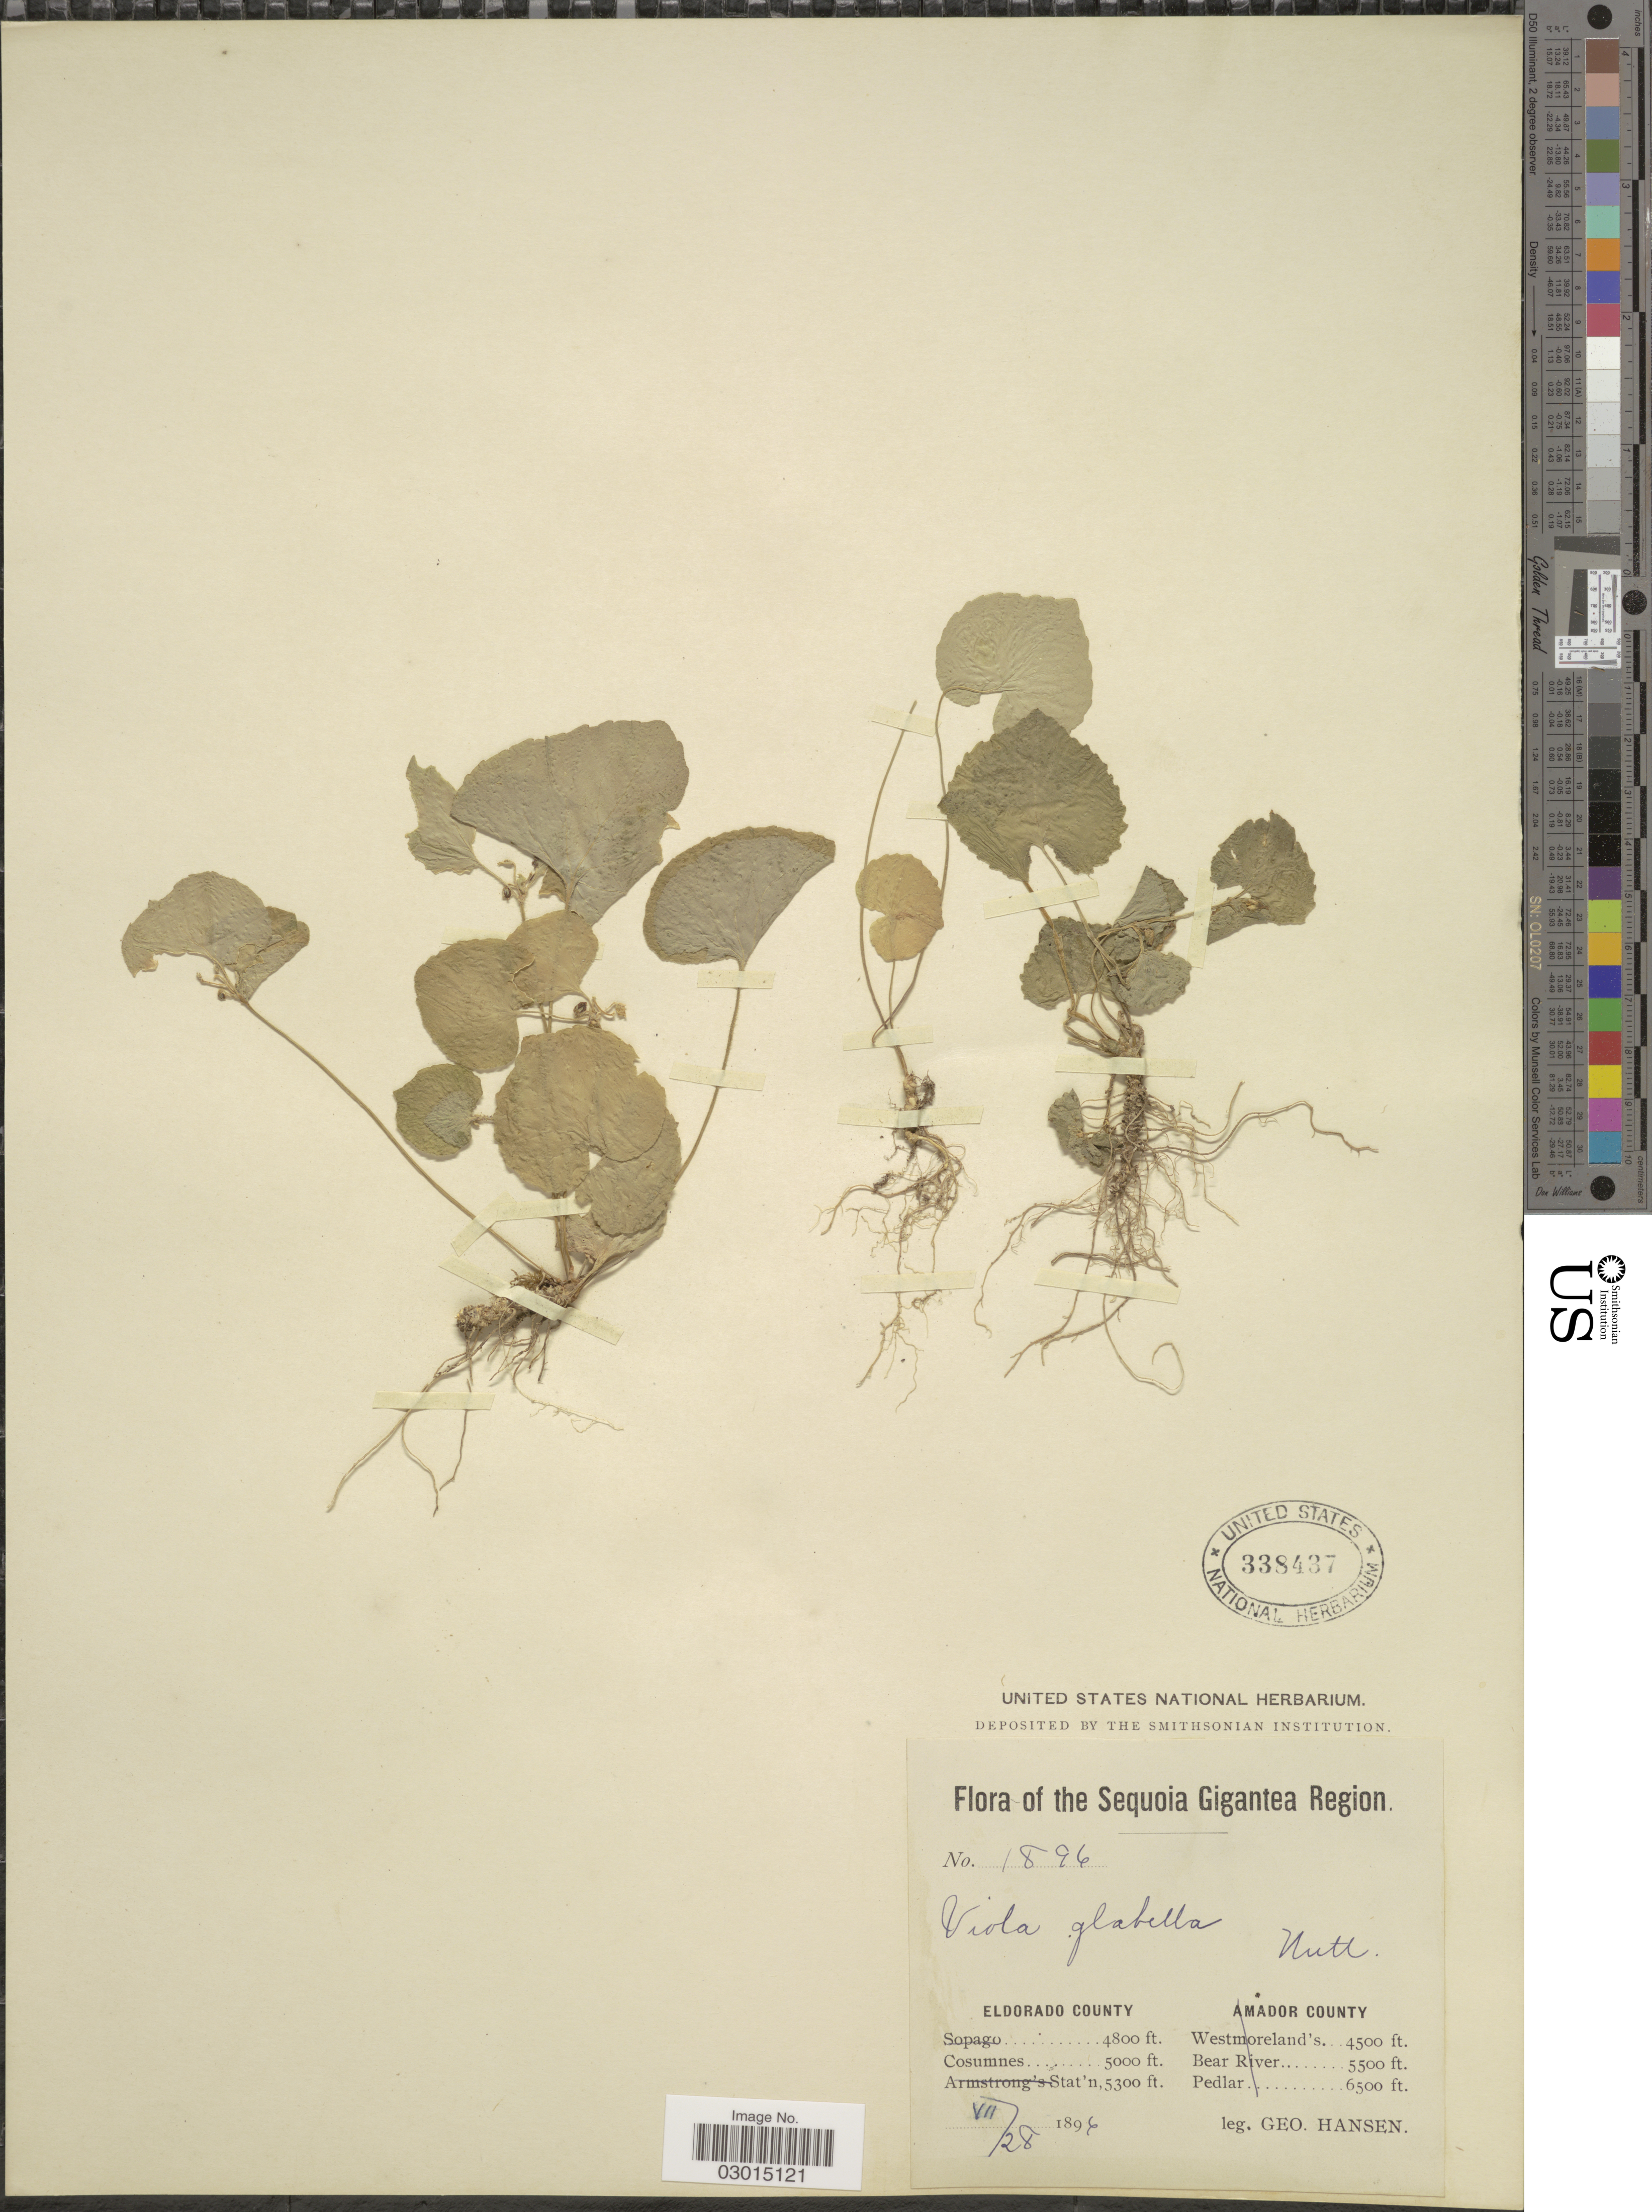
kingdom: Plantae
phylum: Tracheophyta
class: Magnoliopsida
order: Malpighiales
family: Violaceae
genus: Viola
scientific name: Viola glabella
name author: Nutt.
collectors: G. Hansen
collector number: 1896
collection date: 1896-07-28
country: United States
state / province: California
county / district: El Dorado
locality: Sequoia Gigantea Region. Eldorado County. Cosumnes.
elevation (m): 1524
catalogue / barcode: US 338437